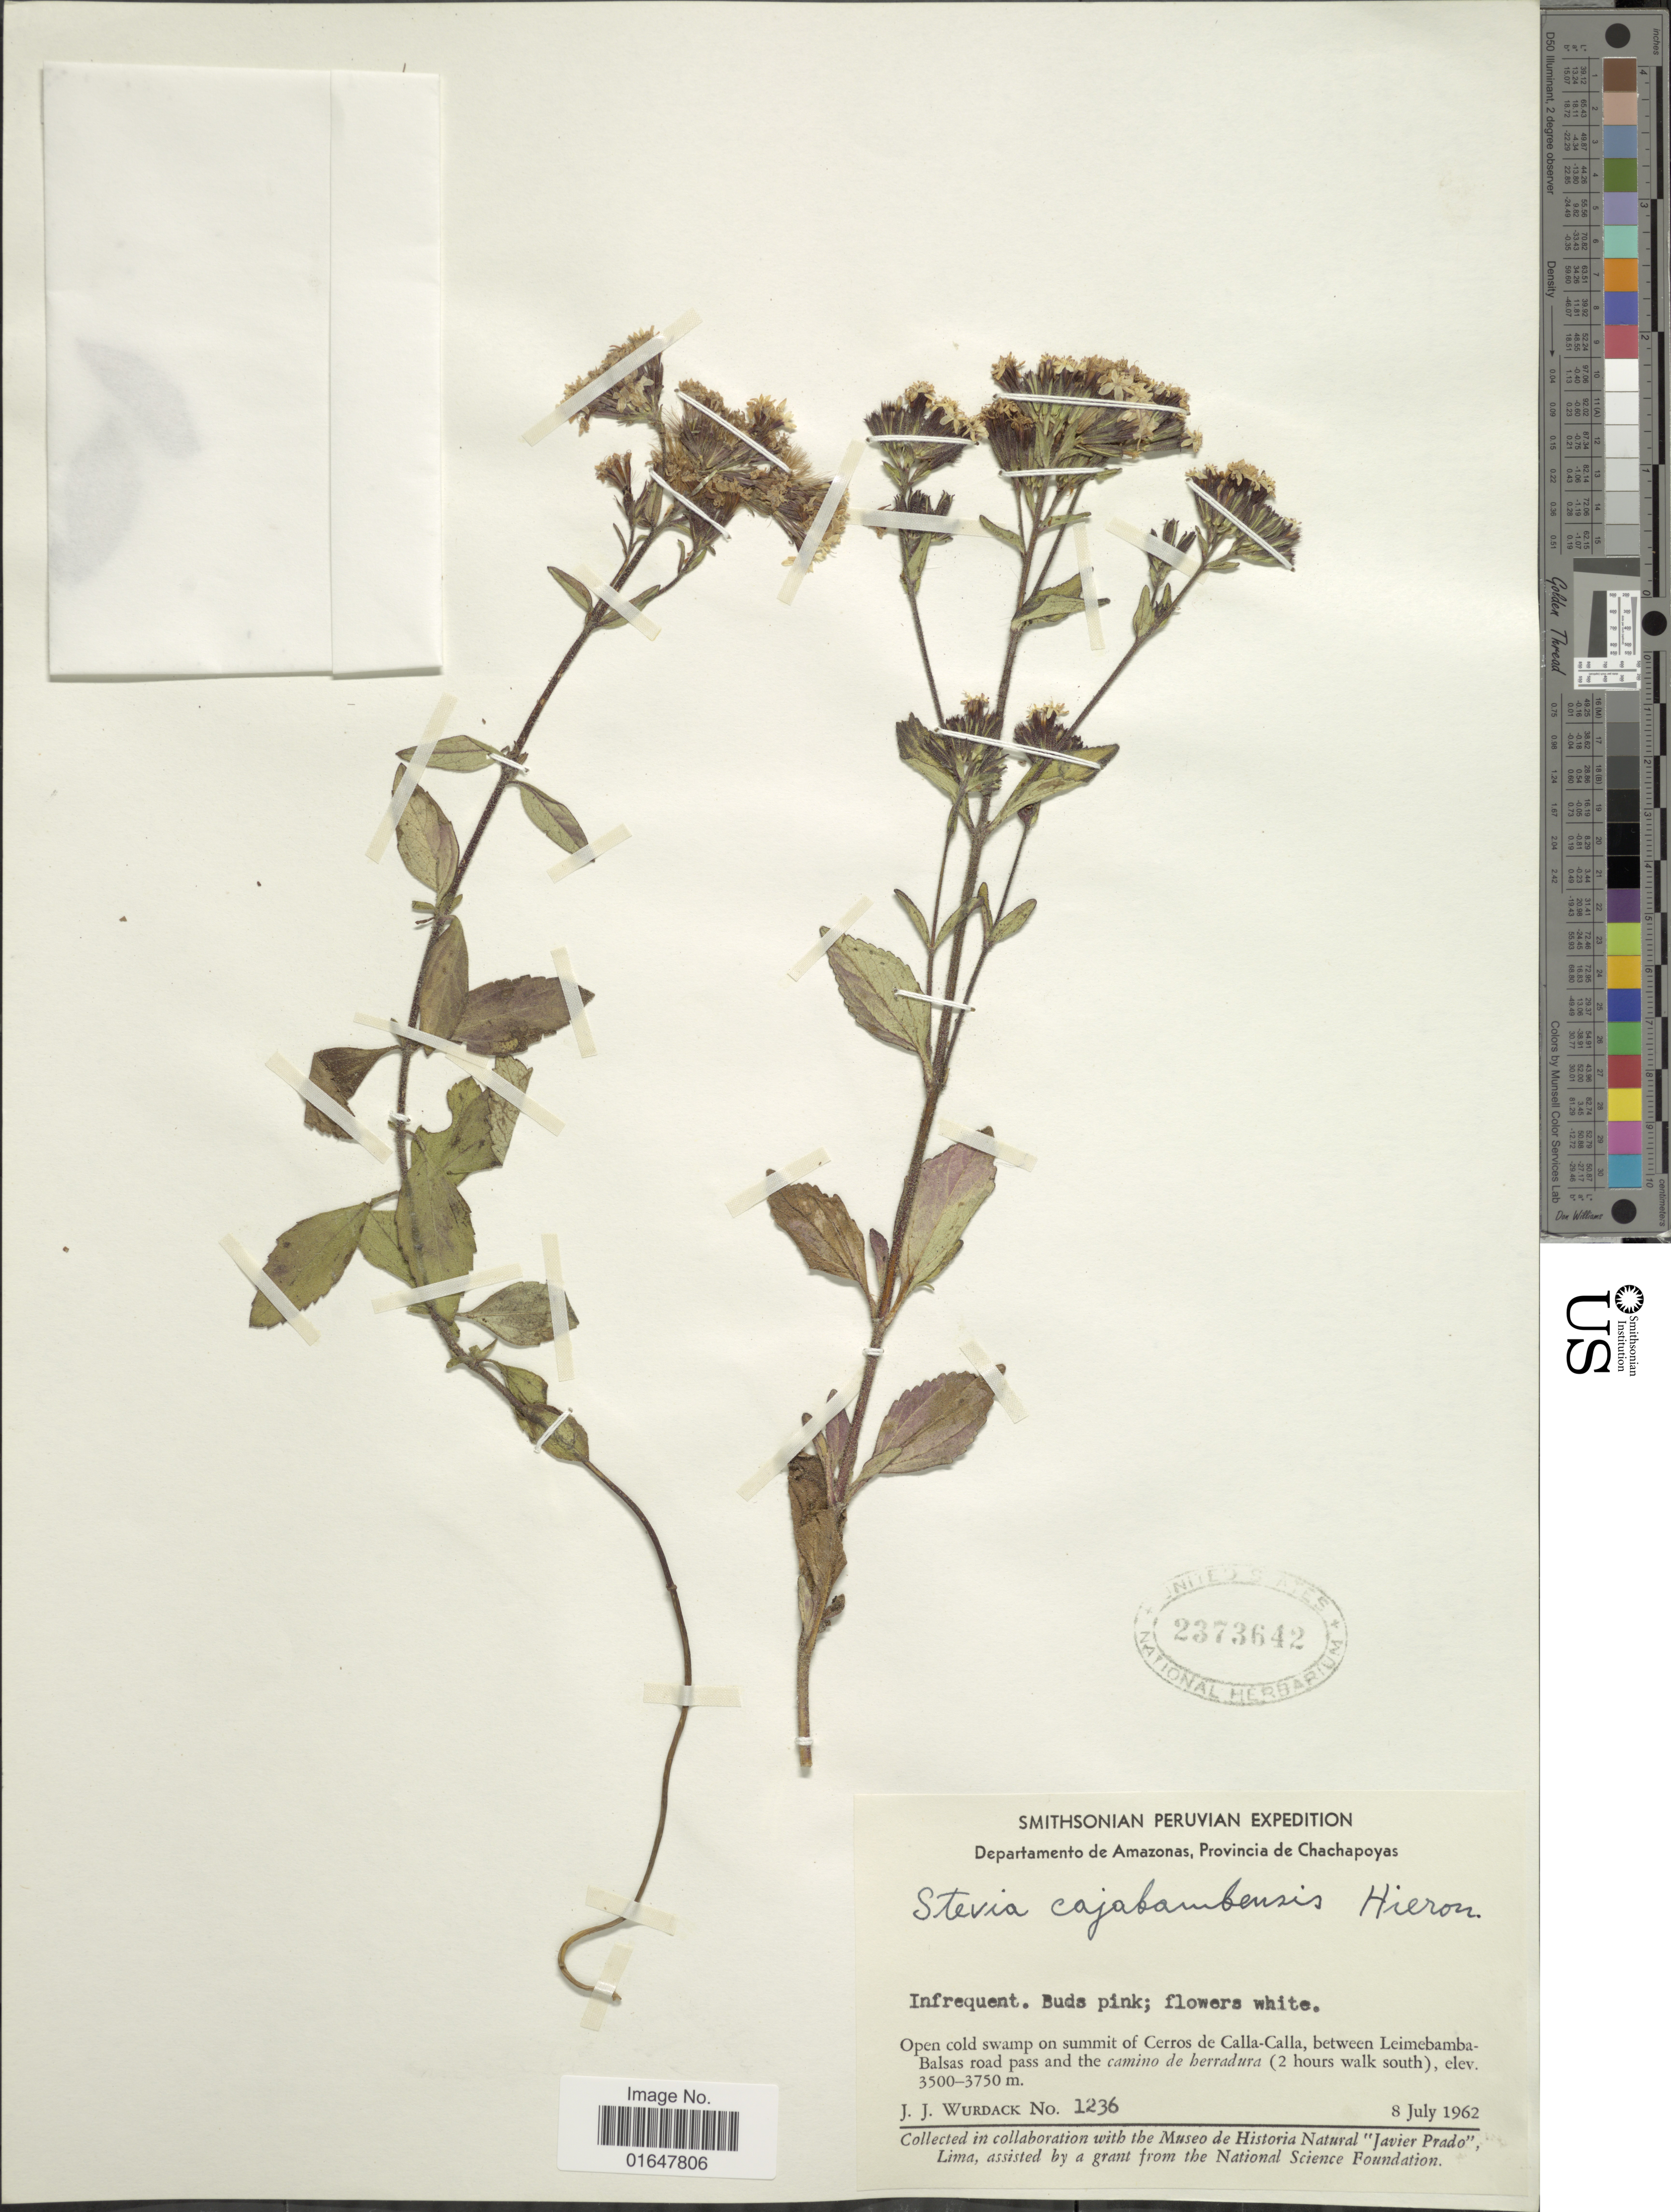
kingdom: Plantae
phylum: Tracheophyta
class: Magnoliopsida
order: Asterales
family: Asteraceae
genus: Stevia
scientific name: Stevia cajabambensis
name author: Hieron. in Urb.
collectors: J. J. Wurdack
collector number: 1236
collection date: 1962-07-08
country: Peru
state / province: Amazonas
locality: Provincia de Chachapoyas, on summit of Cerros de Calla-Calla, between Leimebamba-Balsas road pass and the camino de berradura (2 hours walk south)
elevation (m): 3500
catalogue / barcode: US 2373642